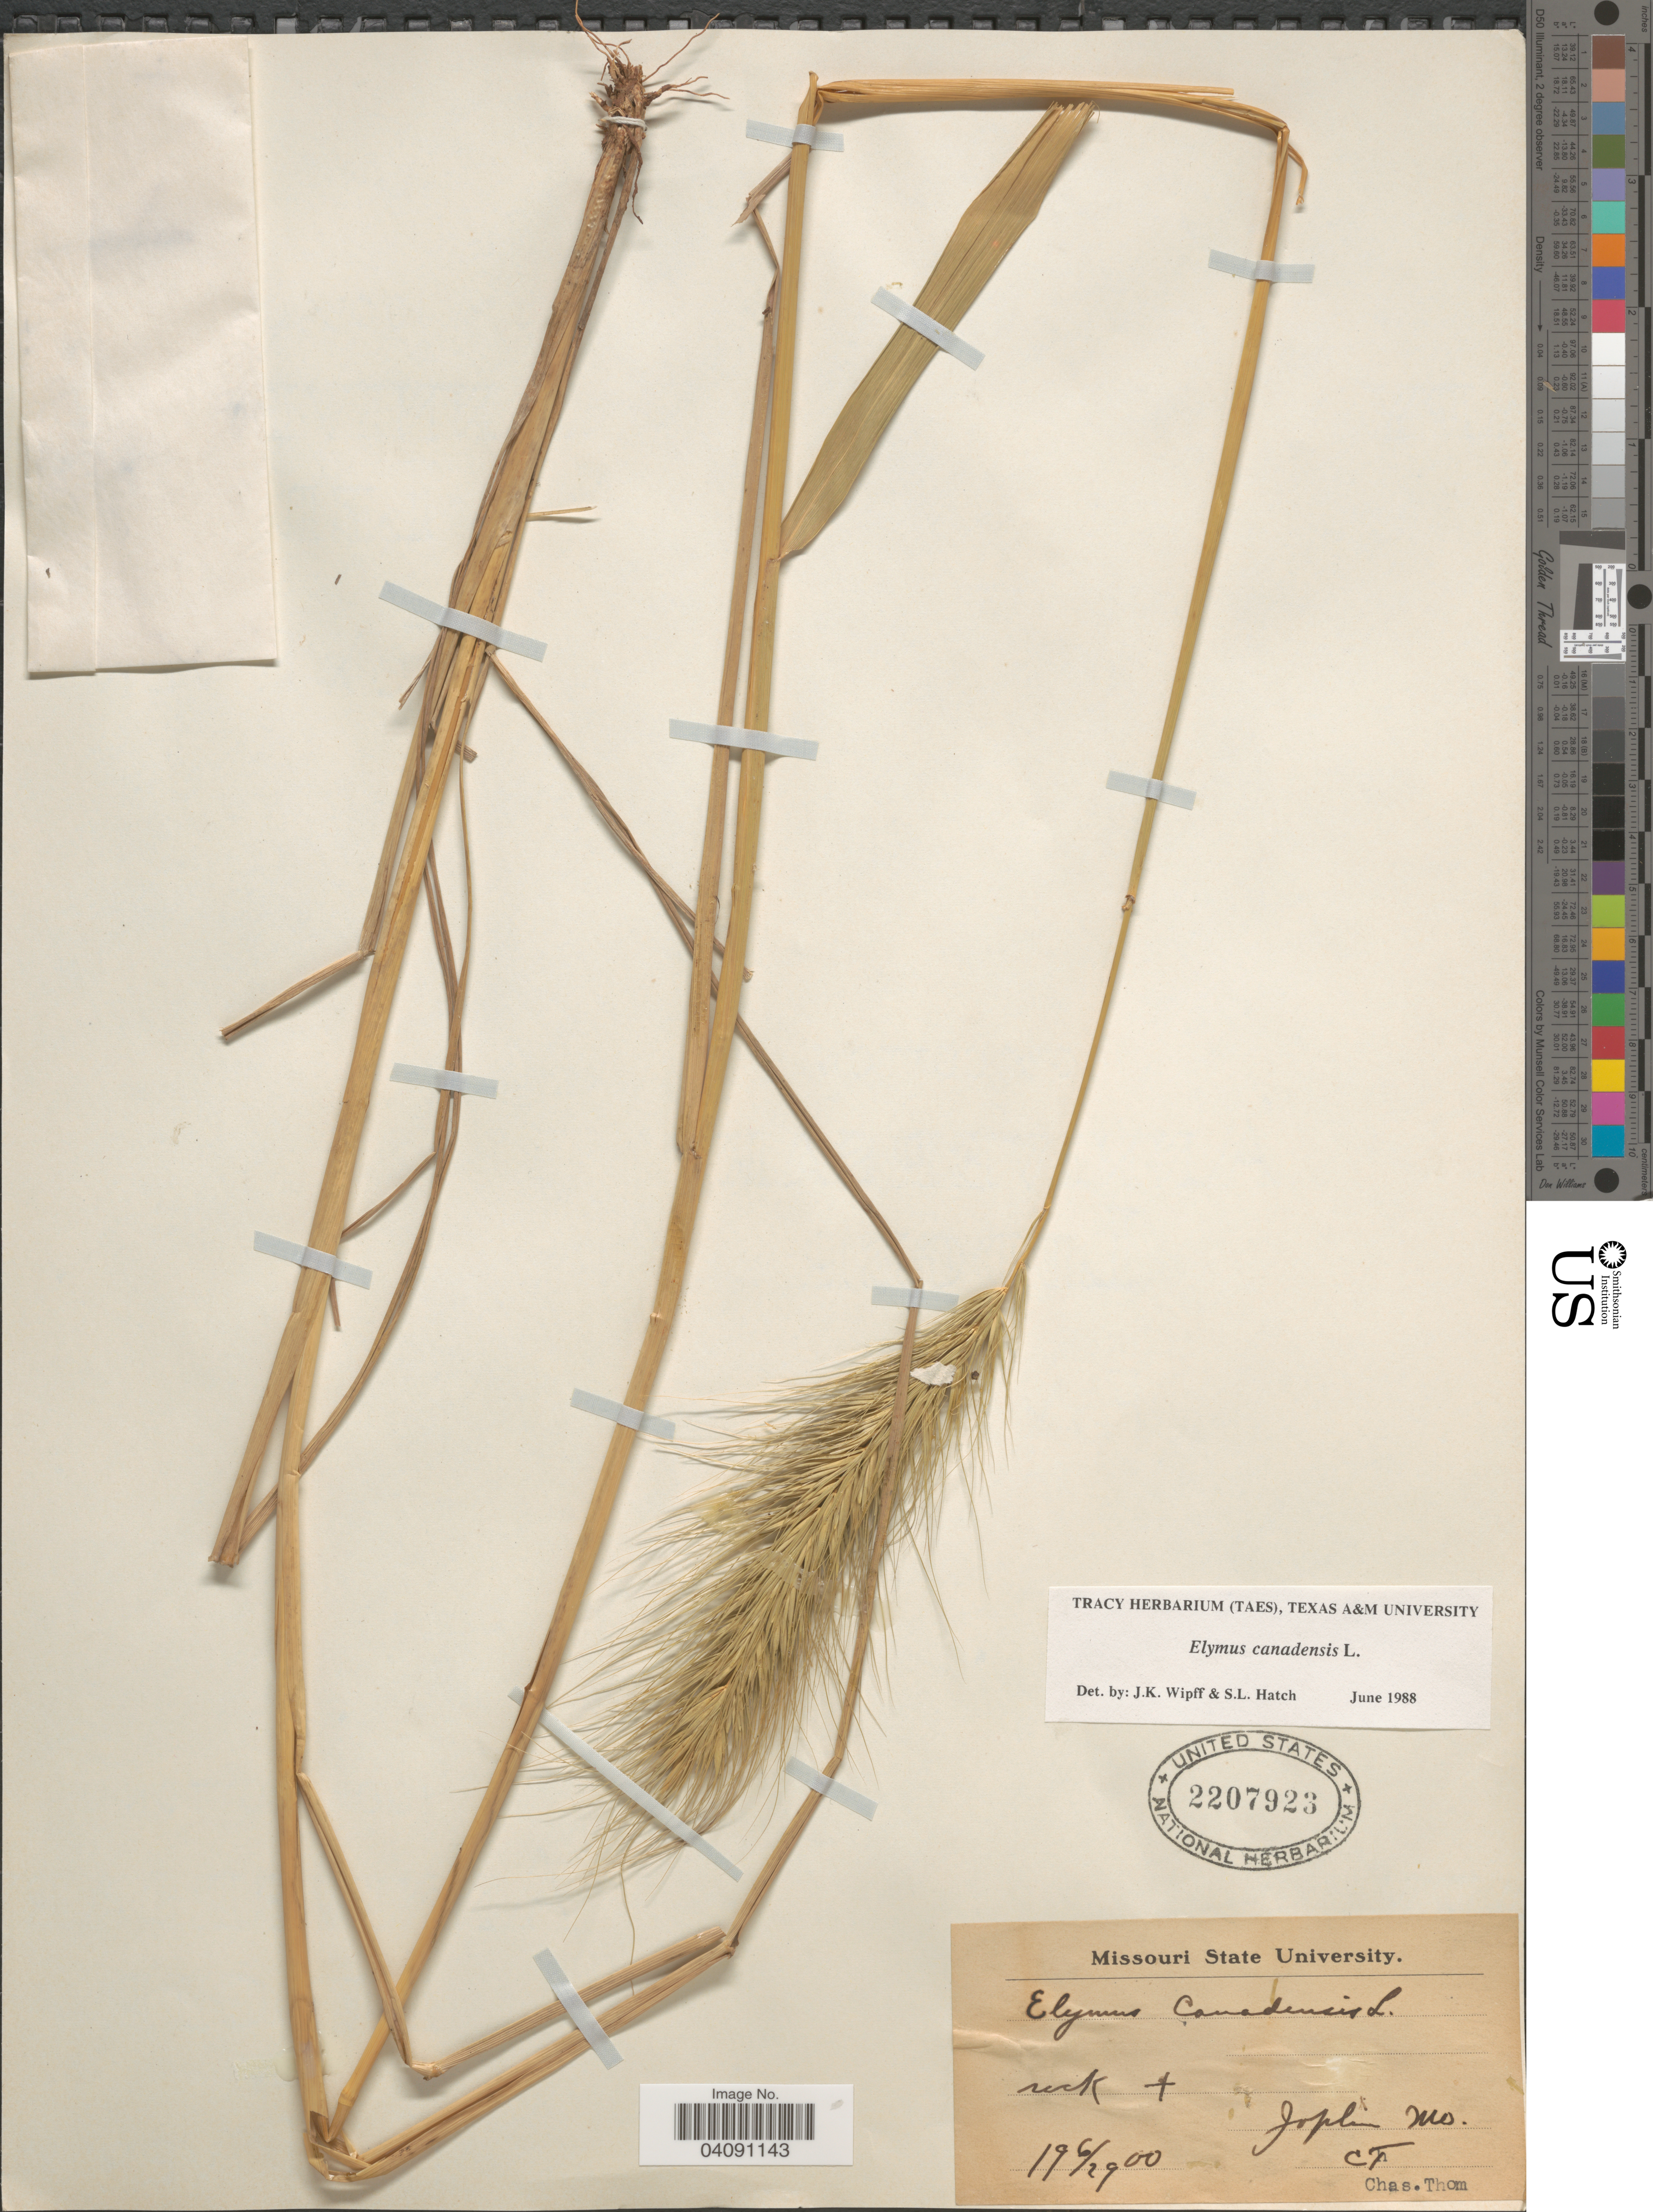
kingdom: Plantae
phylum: Tracheophyta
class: Liliopsida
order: Poales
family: Poaceae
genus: Elymus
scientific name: Elymus canadensis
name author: L.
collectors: C. Thom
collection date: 1900-06-29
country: United States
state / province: Missouri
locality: Joplin.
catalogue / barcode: US 2207923